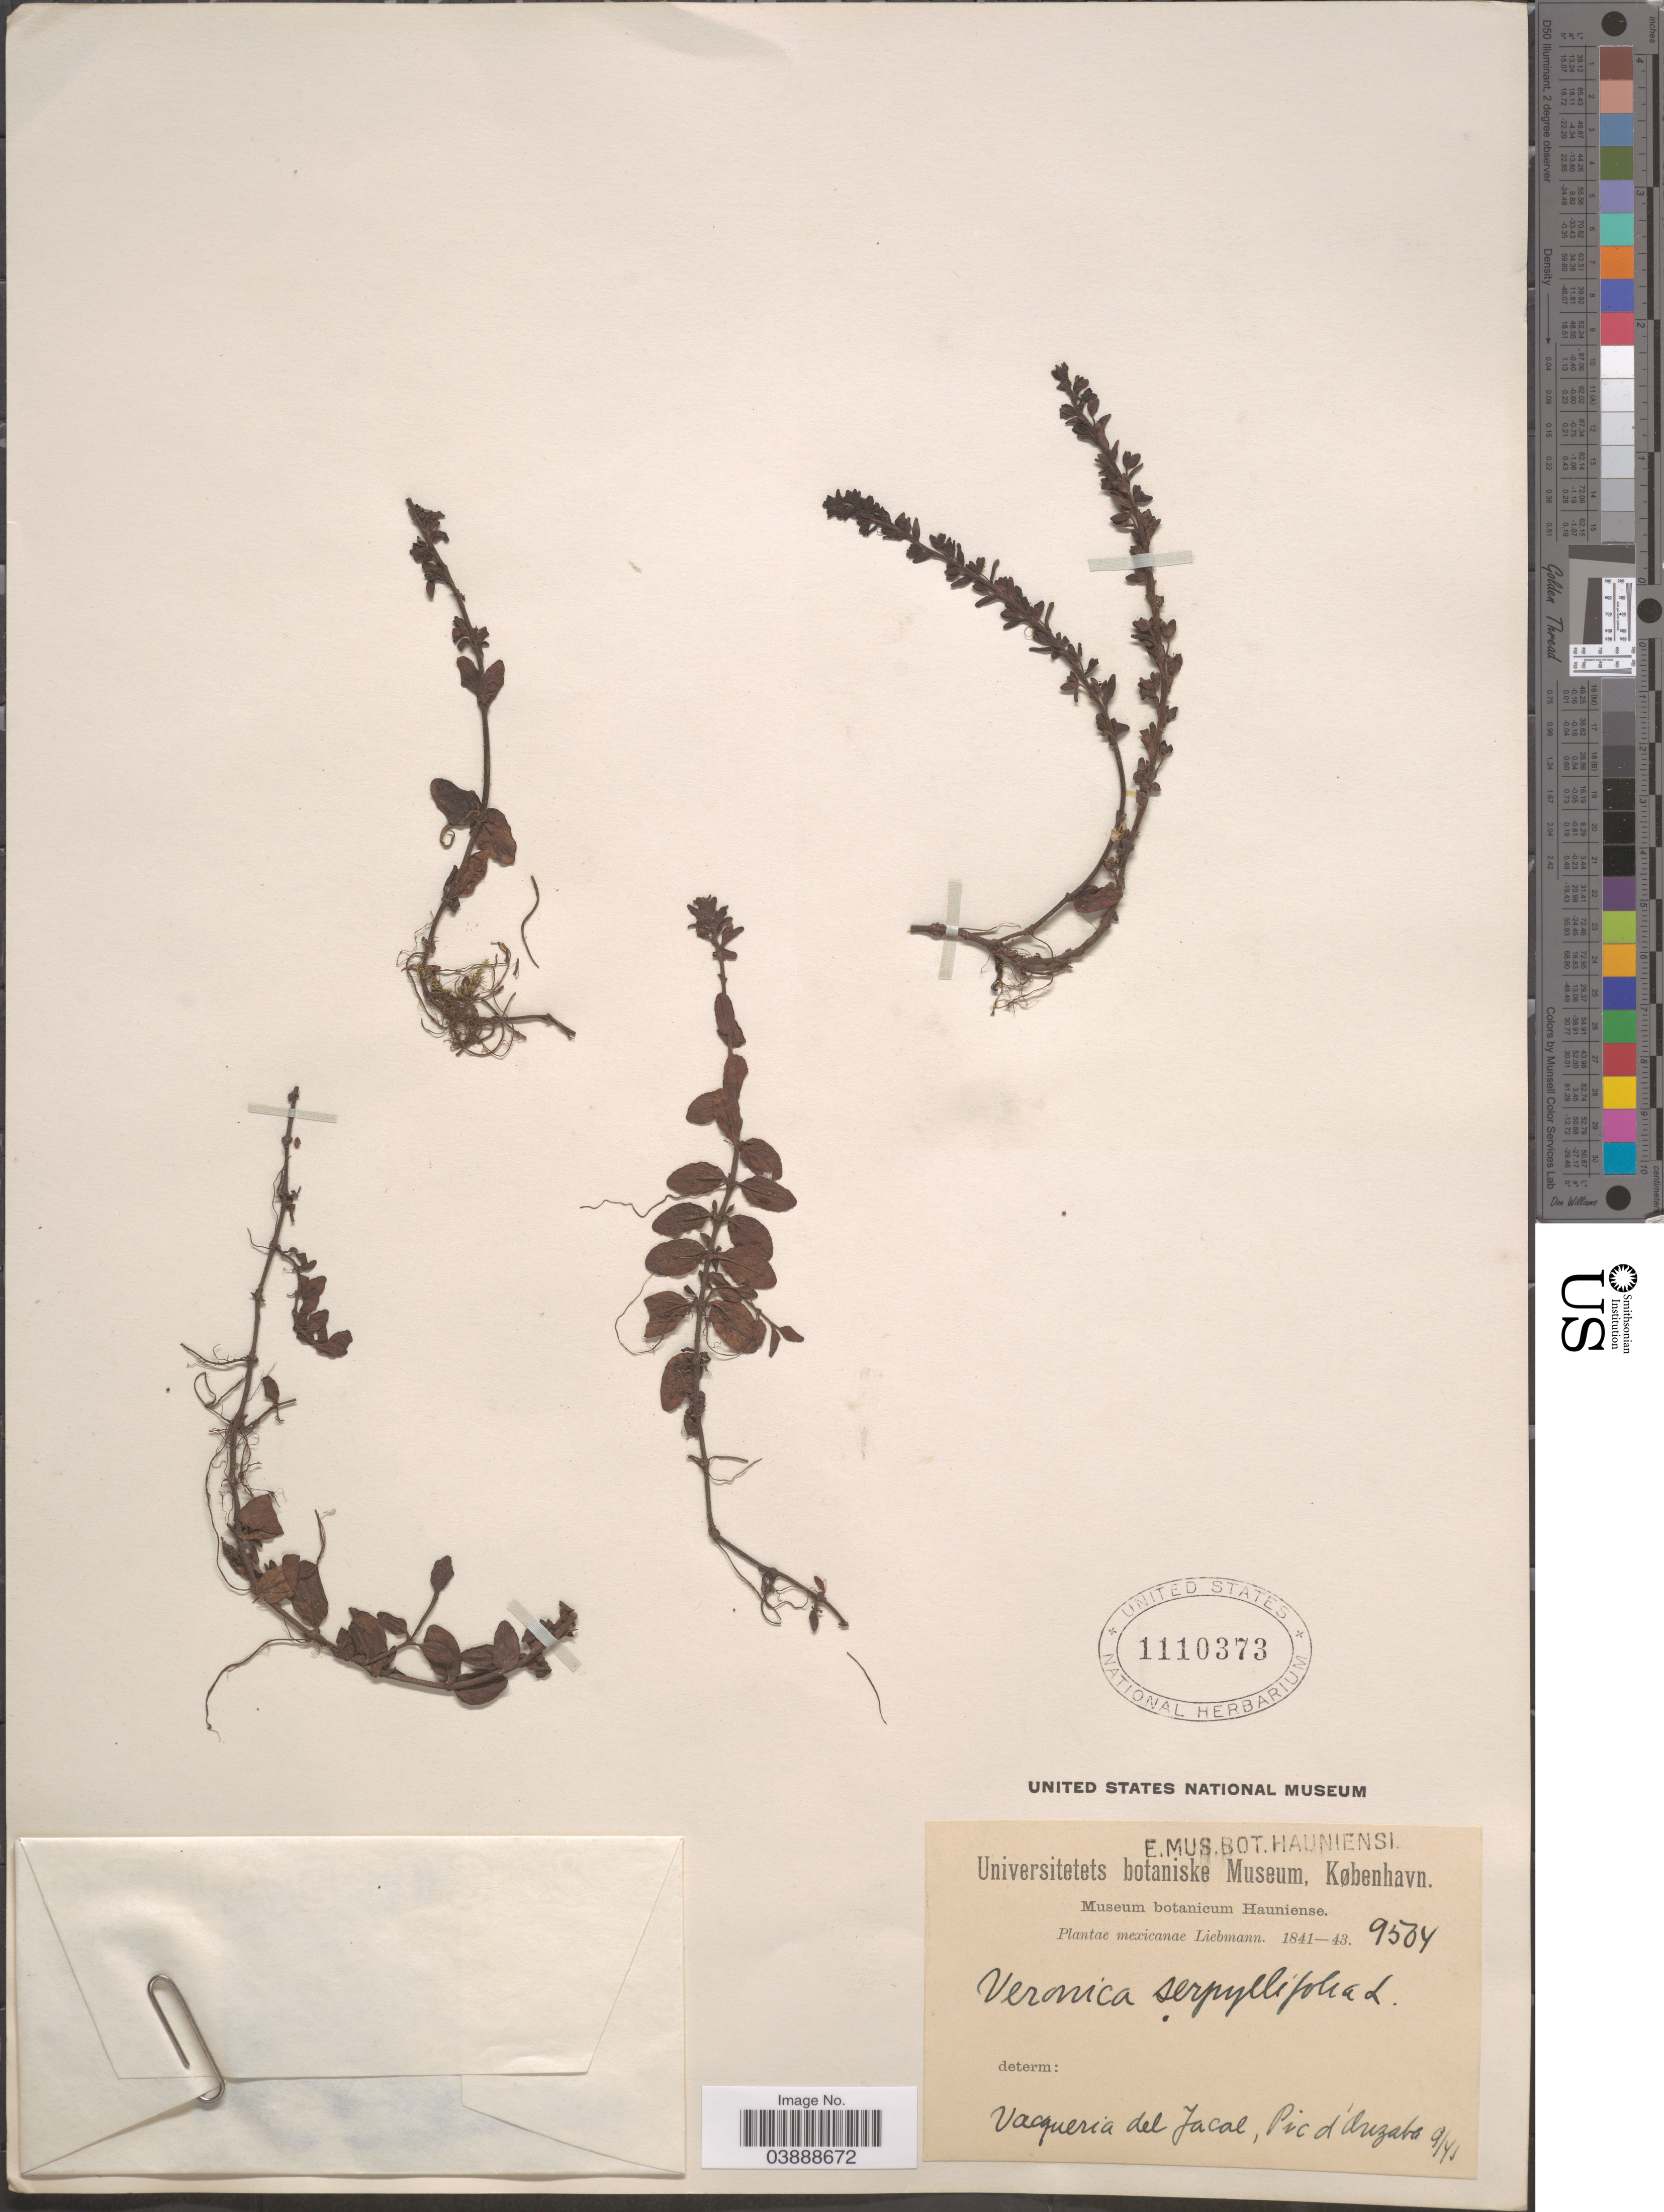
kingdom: Plantae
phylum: Tracheophyta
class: Magnoliopsida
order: Lamiales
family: Plantaginaceae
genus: Veronica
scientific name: Veronica serpyllifolia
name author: L.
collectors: Liebmann, --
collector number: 9504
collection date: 1841-09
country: Mexico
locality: Vacqueria del Jacal, Pic d'Orizaba.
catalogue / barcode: US 1110373